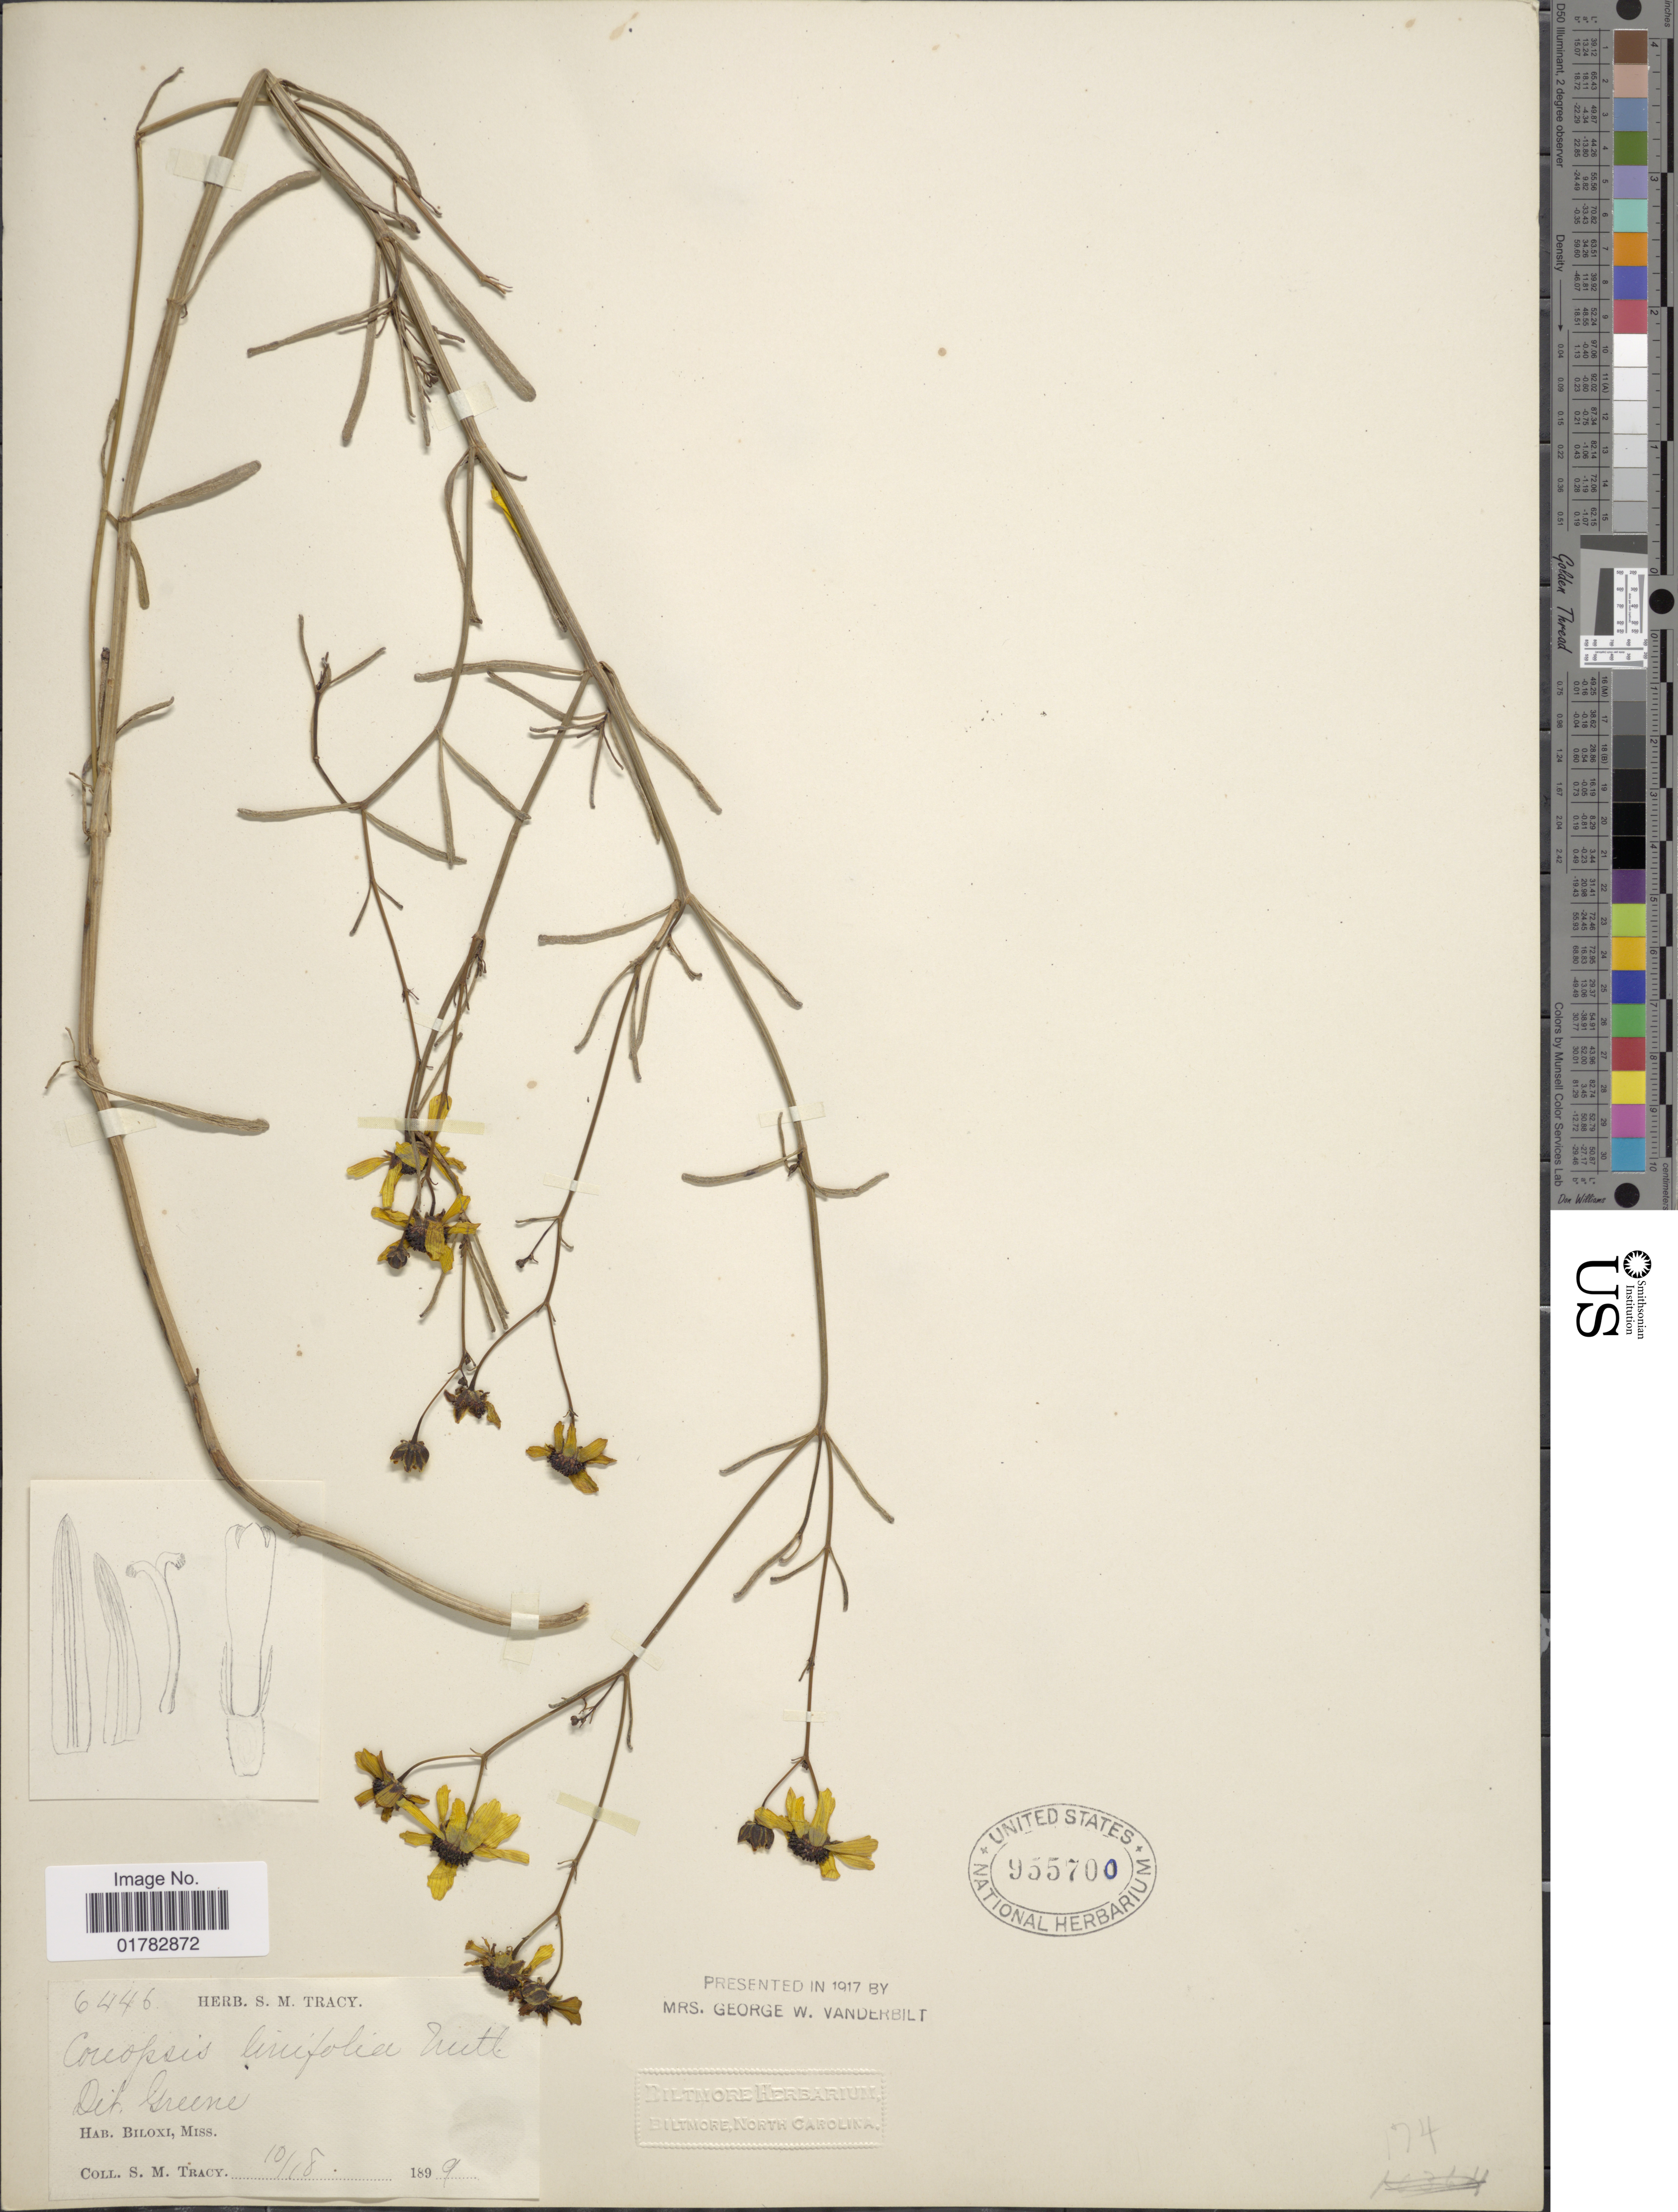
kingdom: Plantae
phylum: Tracheophyta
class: Magnoliopsida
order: Asterales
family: Asteraceae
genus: Coreopsis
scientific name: Coreopsis linifolia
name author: Nutt.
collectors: S. M. Tracy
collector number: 6446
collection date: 1899-10-18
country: United States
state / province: Mississippi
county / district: Harrison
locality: Biloxi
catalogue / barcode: US 955700